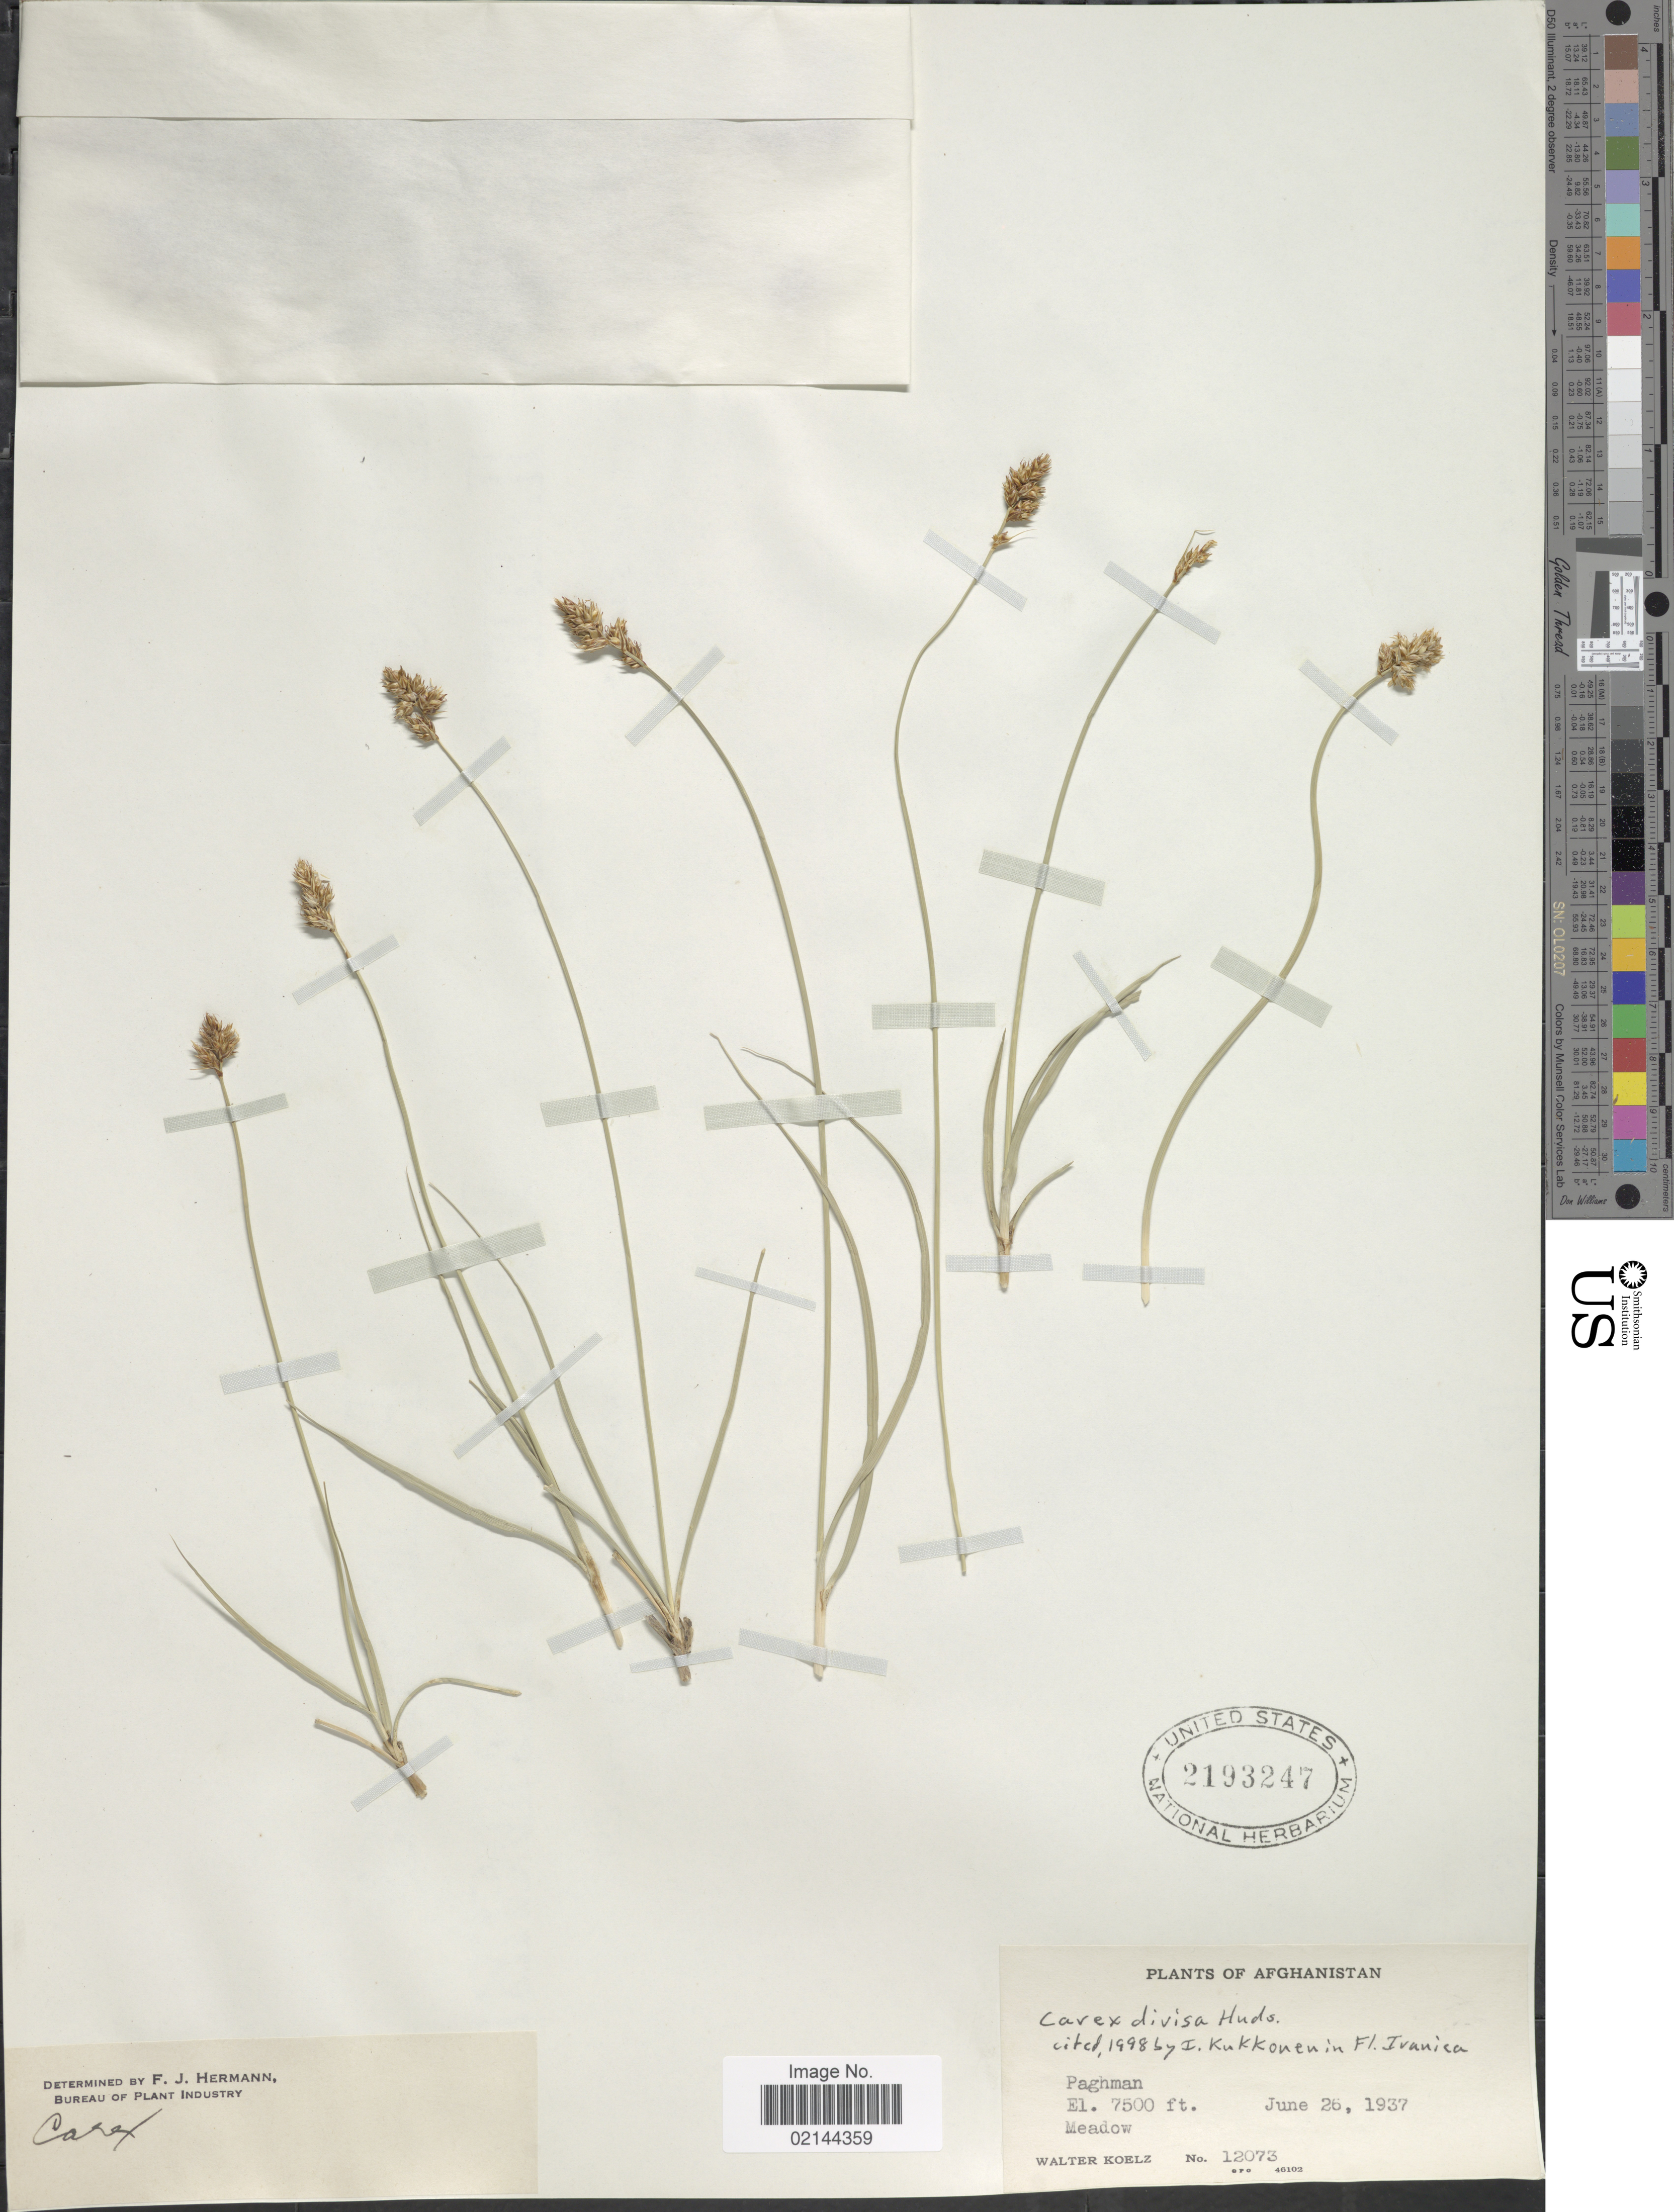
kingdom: Plantae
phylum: Tracheophyta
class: Liliopsida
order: Poales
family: Cyperaceae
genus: Carex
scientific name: Carex divisa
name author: Huds.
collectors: W. N. Koelz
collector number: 12073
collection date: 1937-06-26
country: Afghanistan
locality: Paghman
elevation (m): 2286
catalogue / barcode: US 2193247